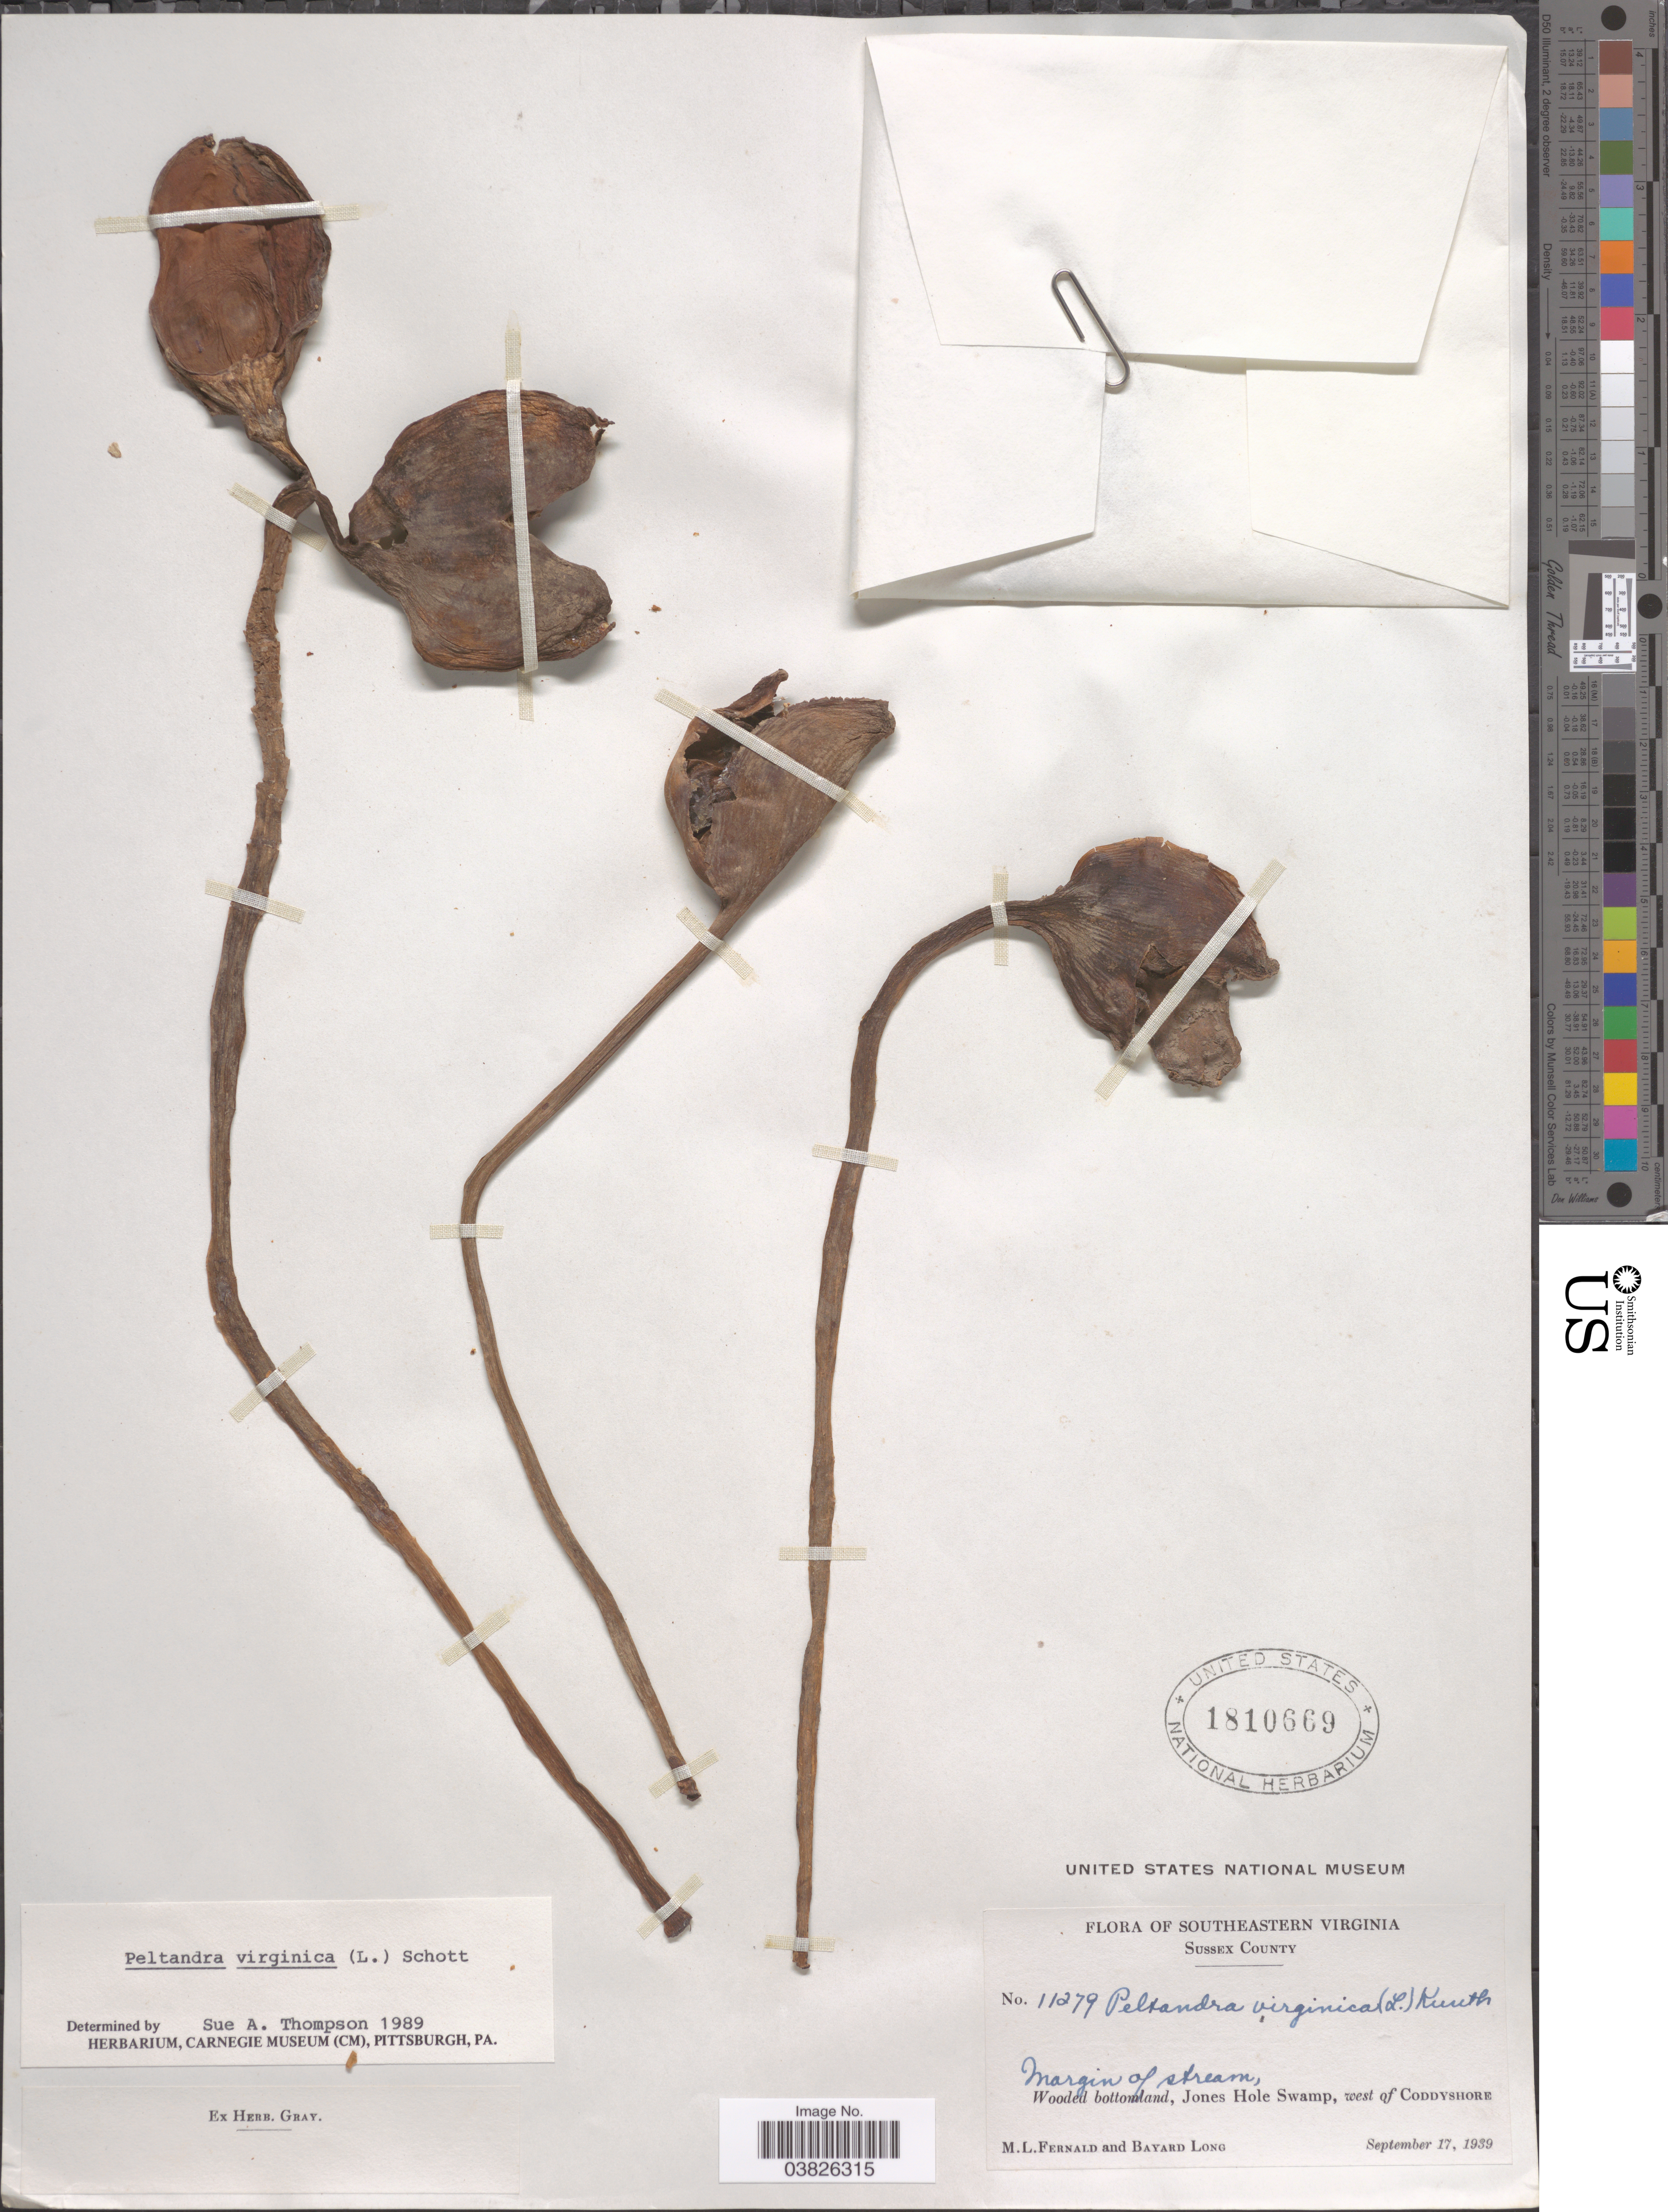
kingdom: Plantae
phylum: Tracheophyta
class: Liliopsida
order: Alismatales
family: Araceae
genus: Peltandra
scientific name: Peltandra virginica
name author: (L.) Schott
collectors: M. L. Fernald & B. Long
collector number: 11279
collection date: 1939-09-17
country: United States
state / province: Virginia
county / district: Sussex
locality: Southeastern Virginia. Sussex County. Margin of stream, wooded bottomland, Jones Hole Swamp, west of Coddyshore.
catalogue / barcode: US 1810669